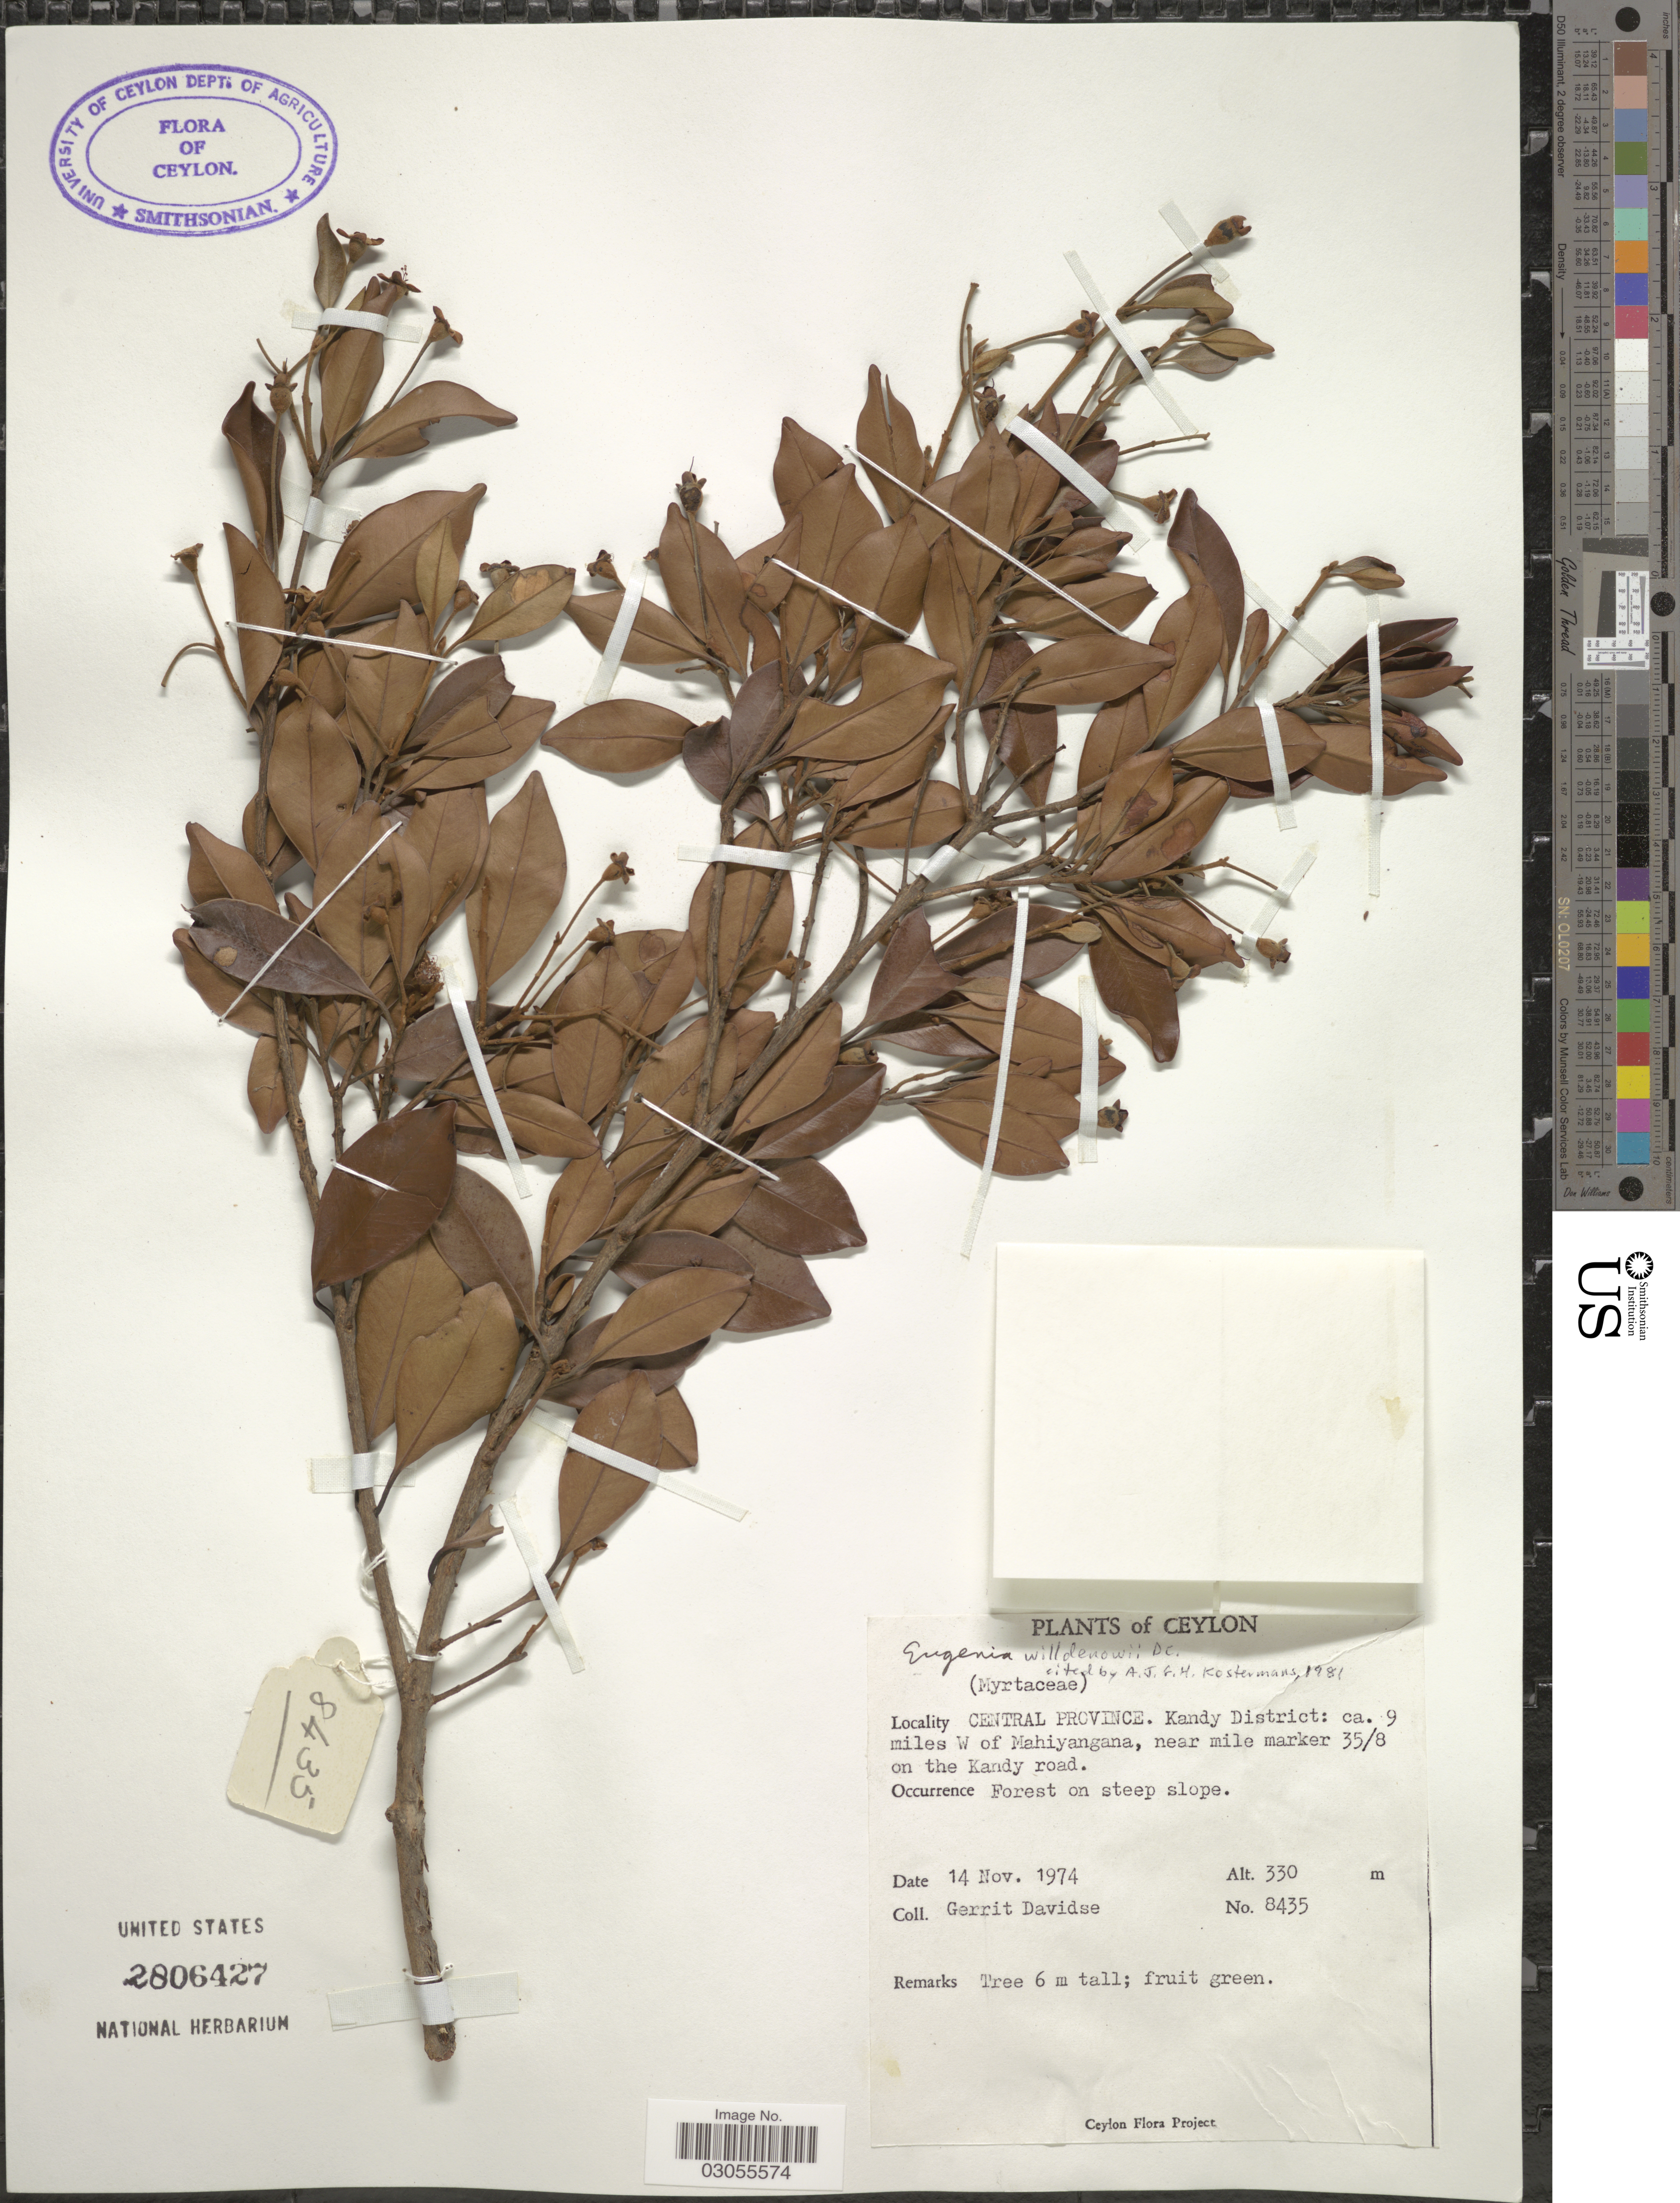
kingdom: Plantae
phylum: Tracheophyta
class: Magnoliopsida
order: Myrtales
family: Myrtaceae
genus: Eugenia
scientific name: Eugenia willdenowii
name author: Nied.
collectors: G. Davidse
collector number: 8435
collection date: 1974-11-14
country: Sri Lanka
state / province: Central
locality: Ceylon. Kandy District: ca. 9 miles W of Mahiyangana, near mile marker 35/8 on the Kandy road.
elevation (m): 330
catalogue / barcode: US 2806427